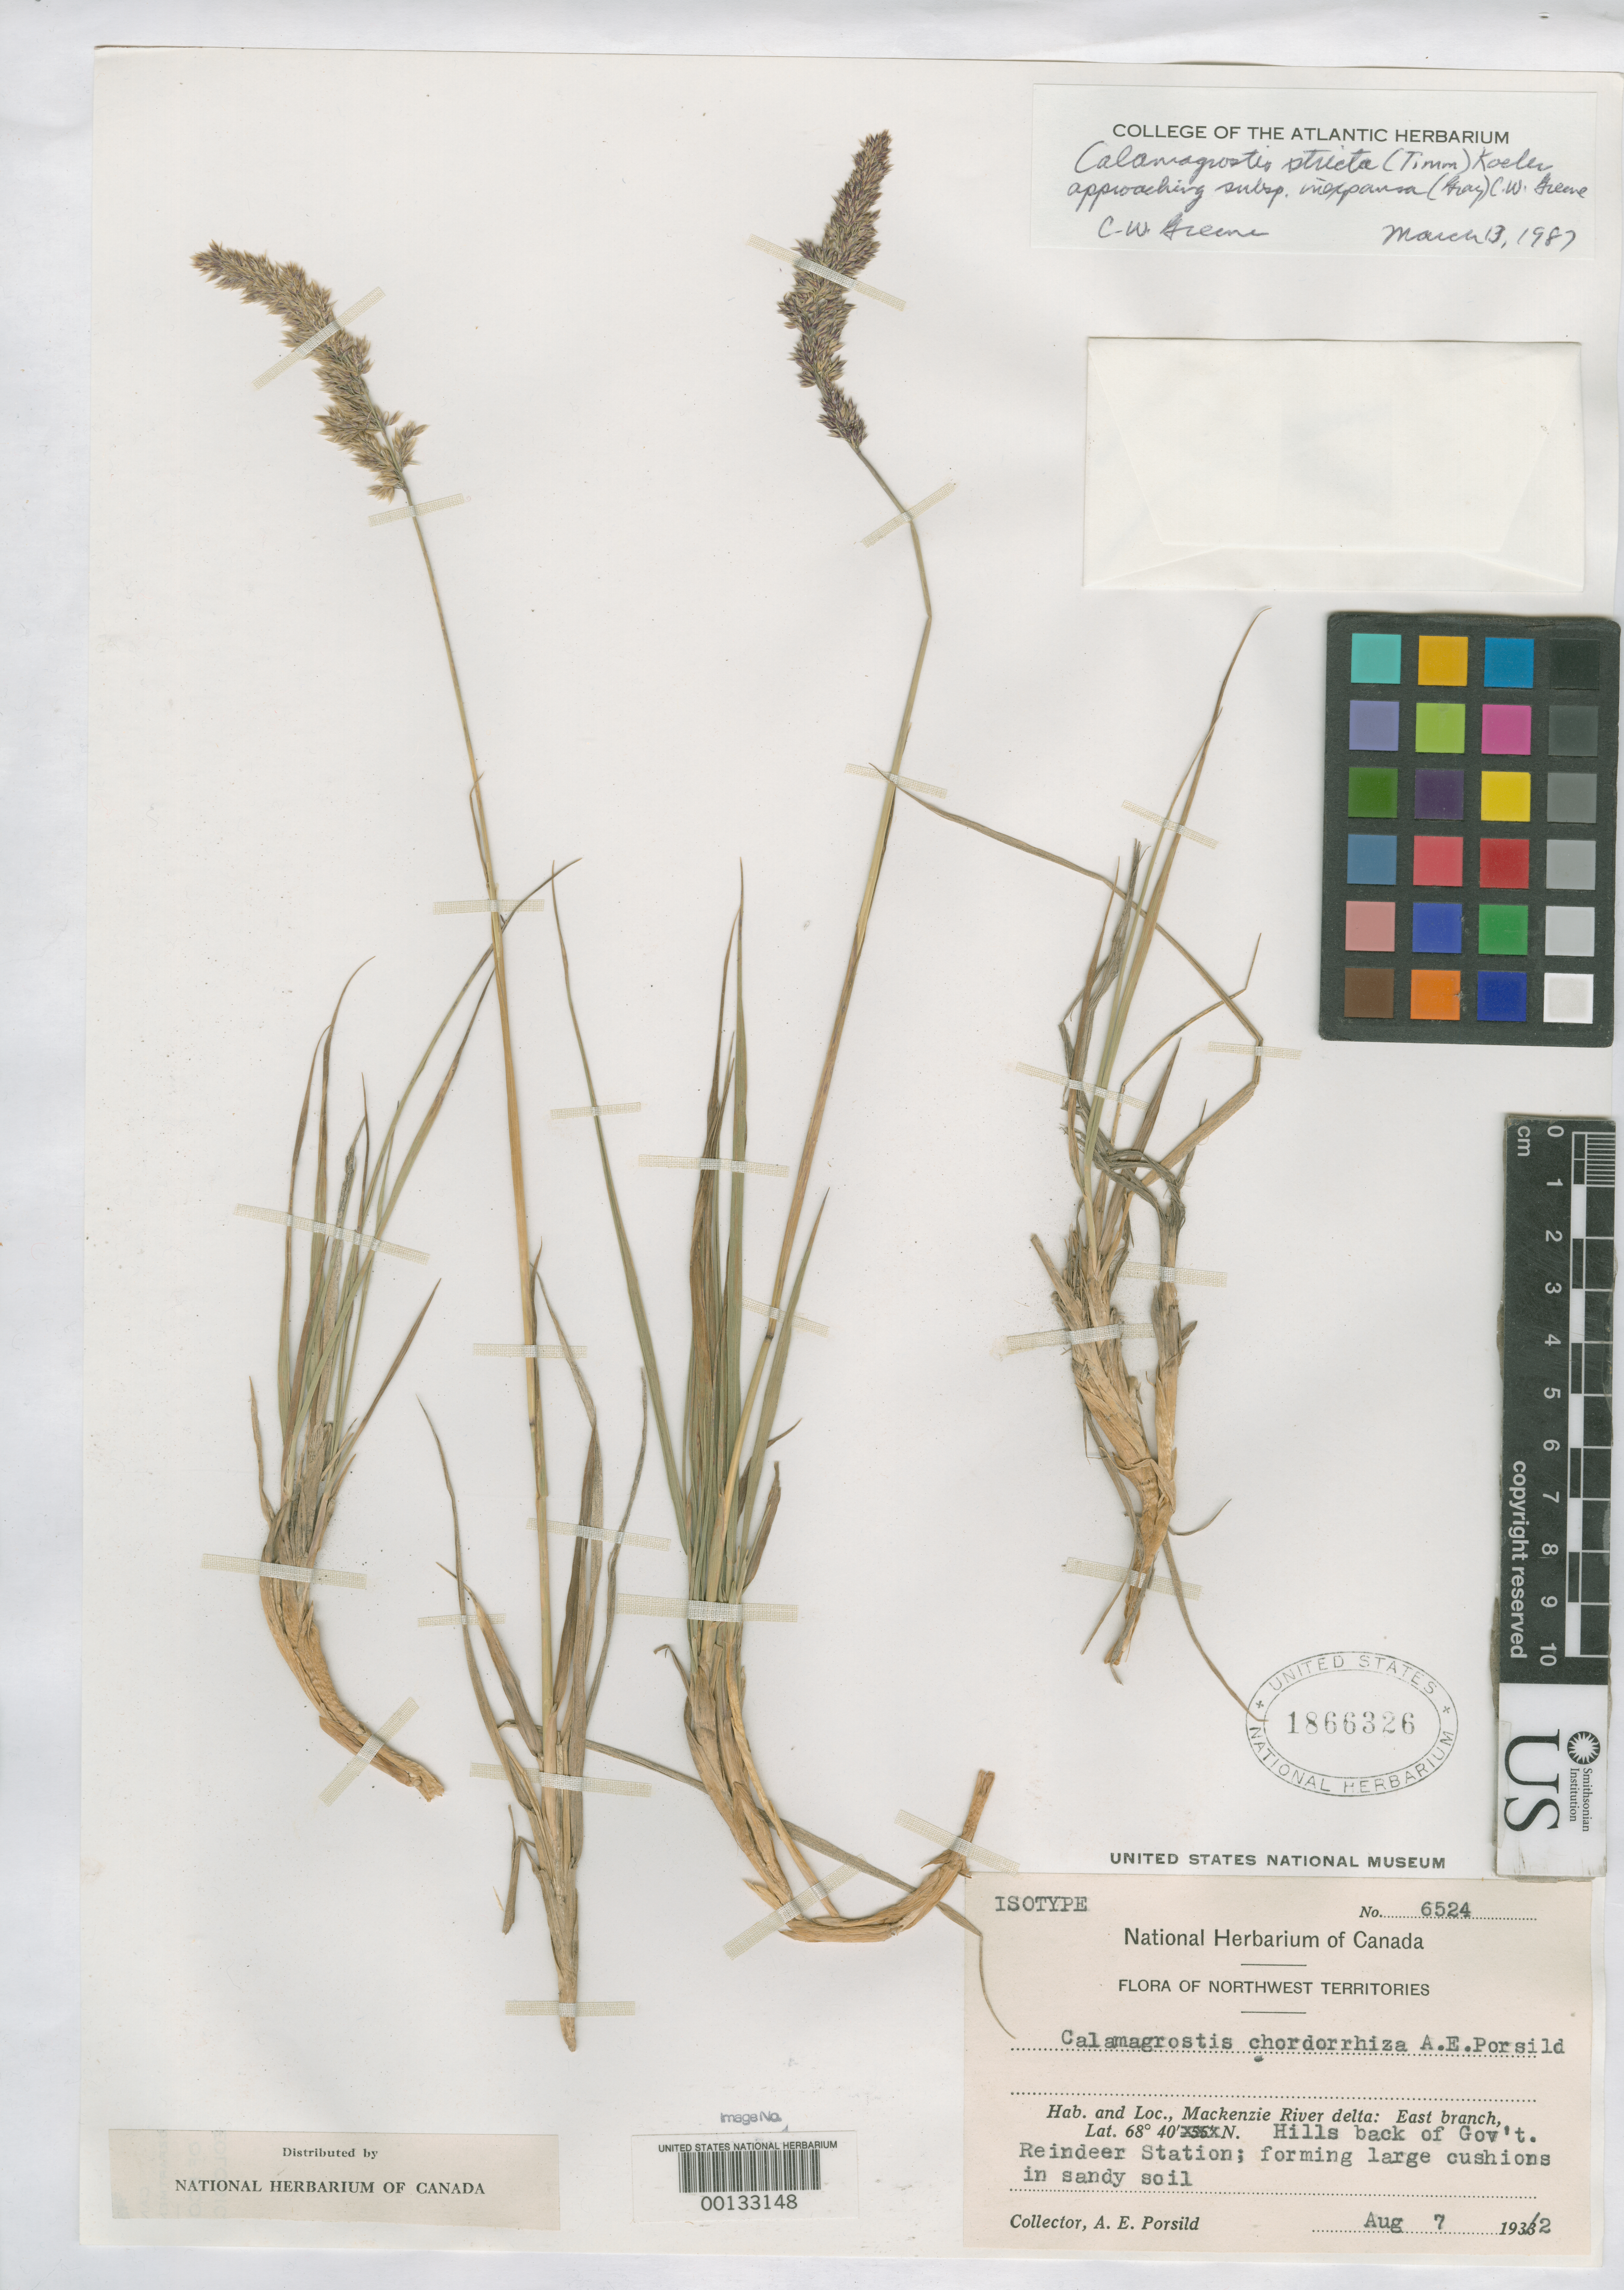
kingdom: Plantae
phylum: Tracheophyta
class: Liliopsida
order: Poales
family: Poaceae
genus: Calamagrostis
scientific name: Calamagrostis chordorrhiza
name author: A.E. Porsild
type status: Isotype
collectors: A. E. Porsild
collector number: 6524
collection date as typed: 07 Aug 1932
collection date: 1932-08-07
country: Canada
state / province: Northwest Territories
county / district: Mackenzie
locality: Reindeer Station; Mackenzie River Delta-east Branch.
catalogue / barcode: US 1866326